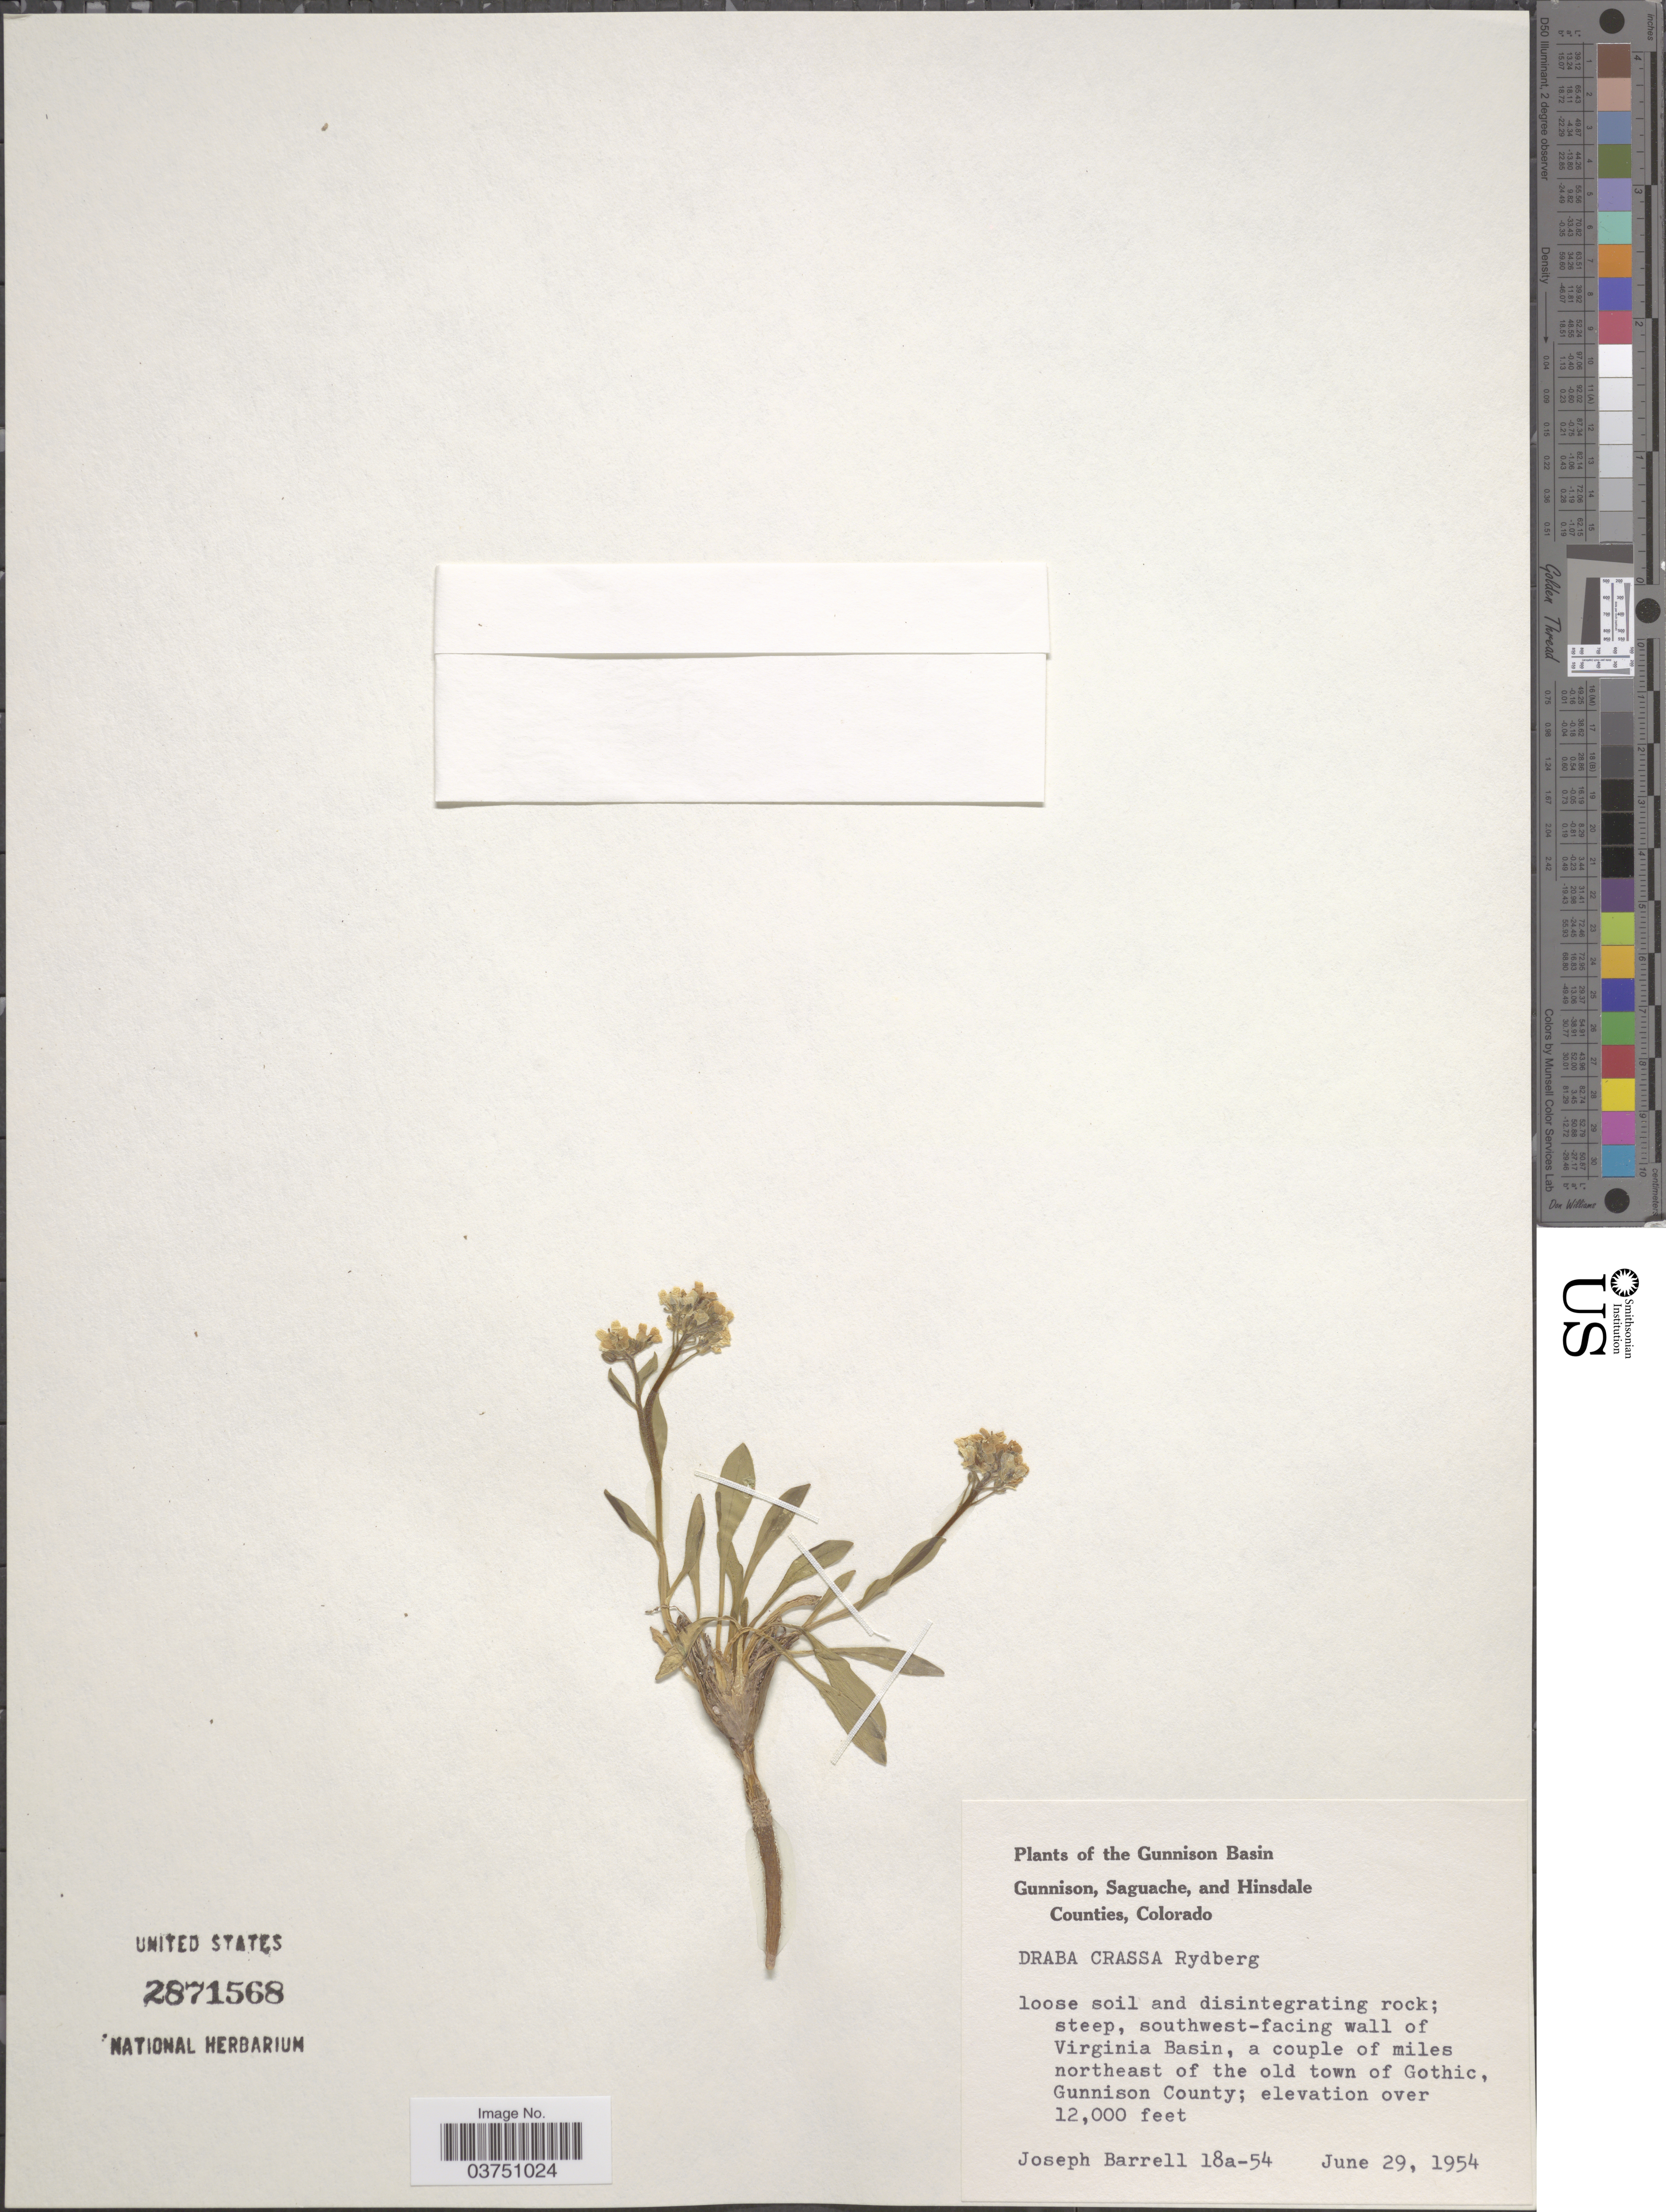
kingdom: Plantae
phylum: Tracheophyta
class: Magnoliopsida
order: Brassicales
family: Brassicaceae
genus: Draba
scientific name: Draba crassa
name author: Rydb.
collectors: J. Barrell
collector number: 18a-54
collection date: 1954-06-29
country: United States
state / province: Colorado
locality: The Gunnison Basin. Southwest-facing wall of Virginia Basin, a couple of miles northeast of the old town of Gothic, Gunnison County.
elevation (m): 3658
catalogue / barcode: US 2871568